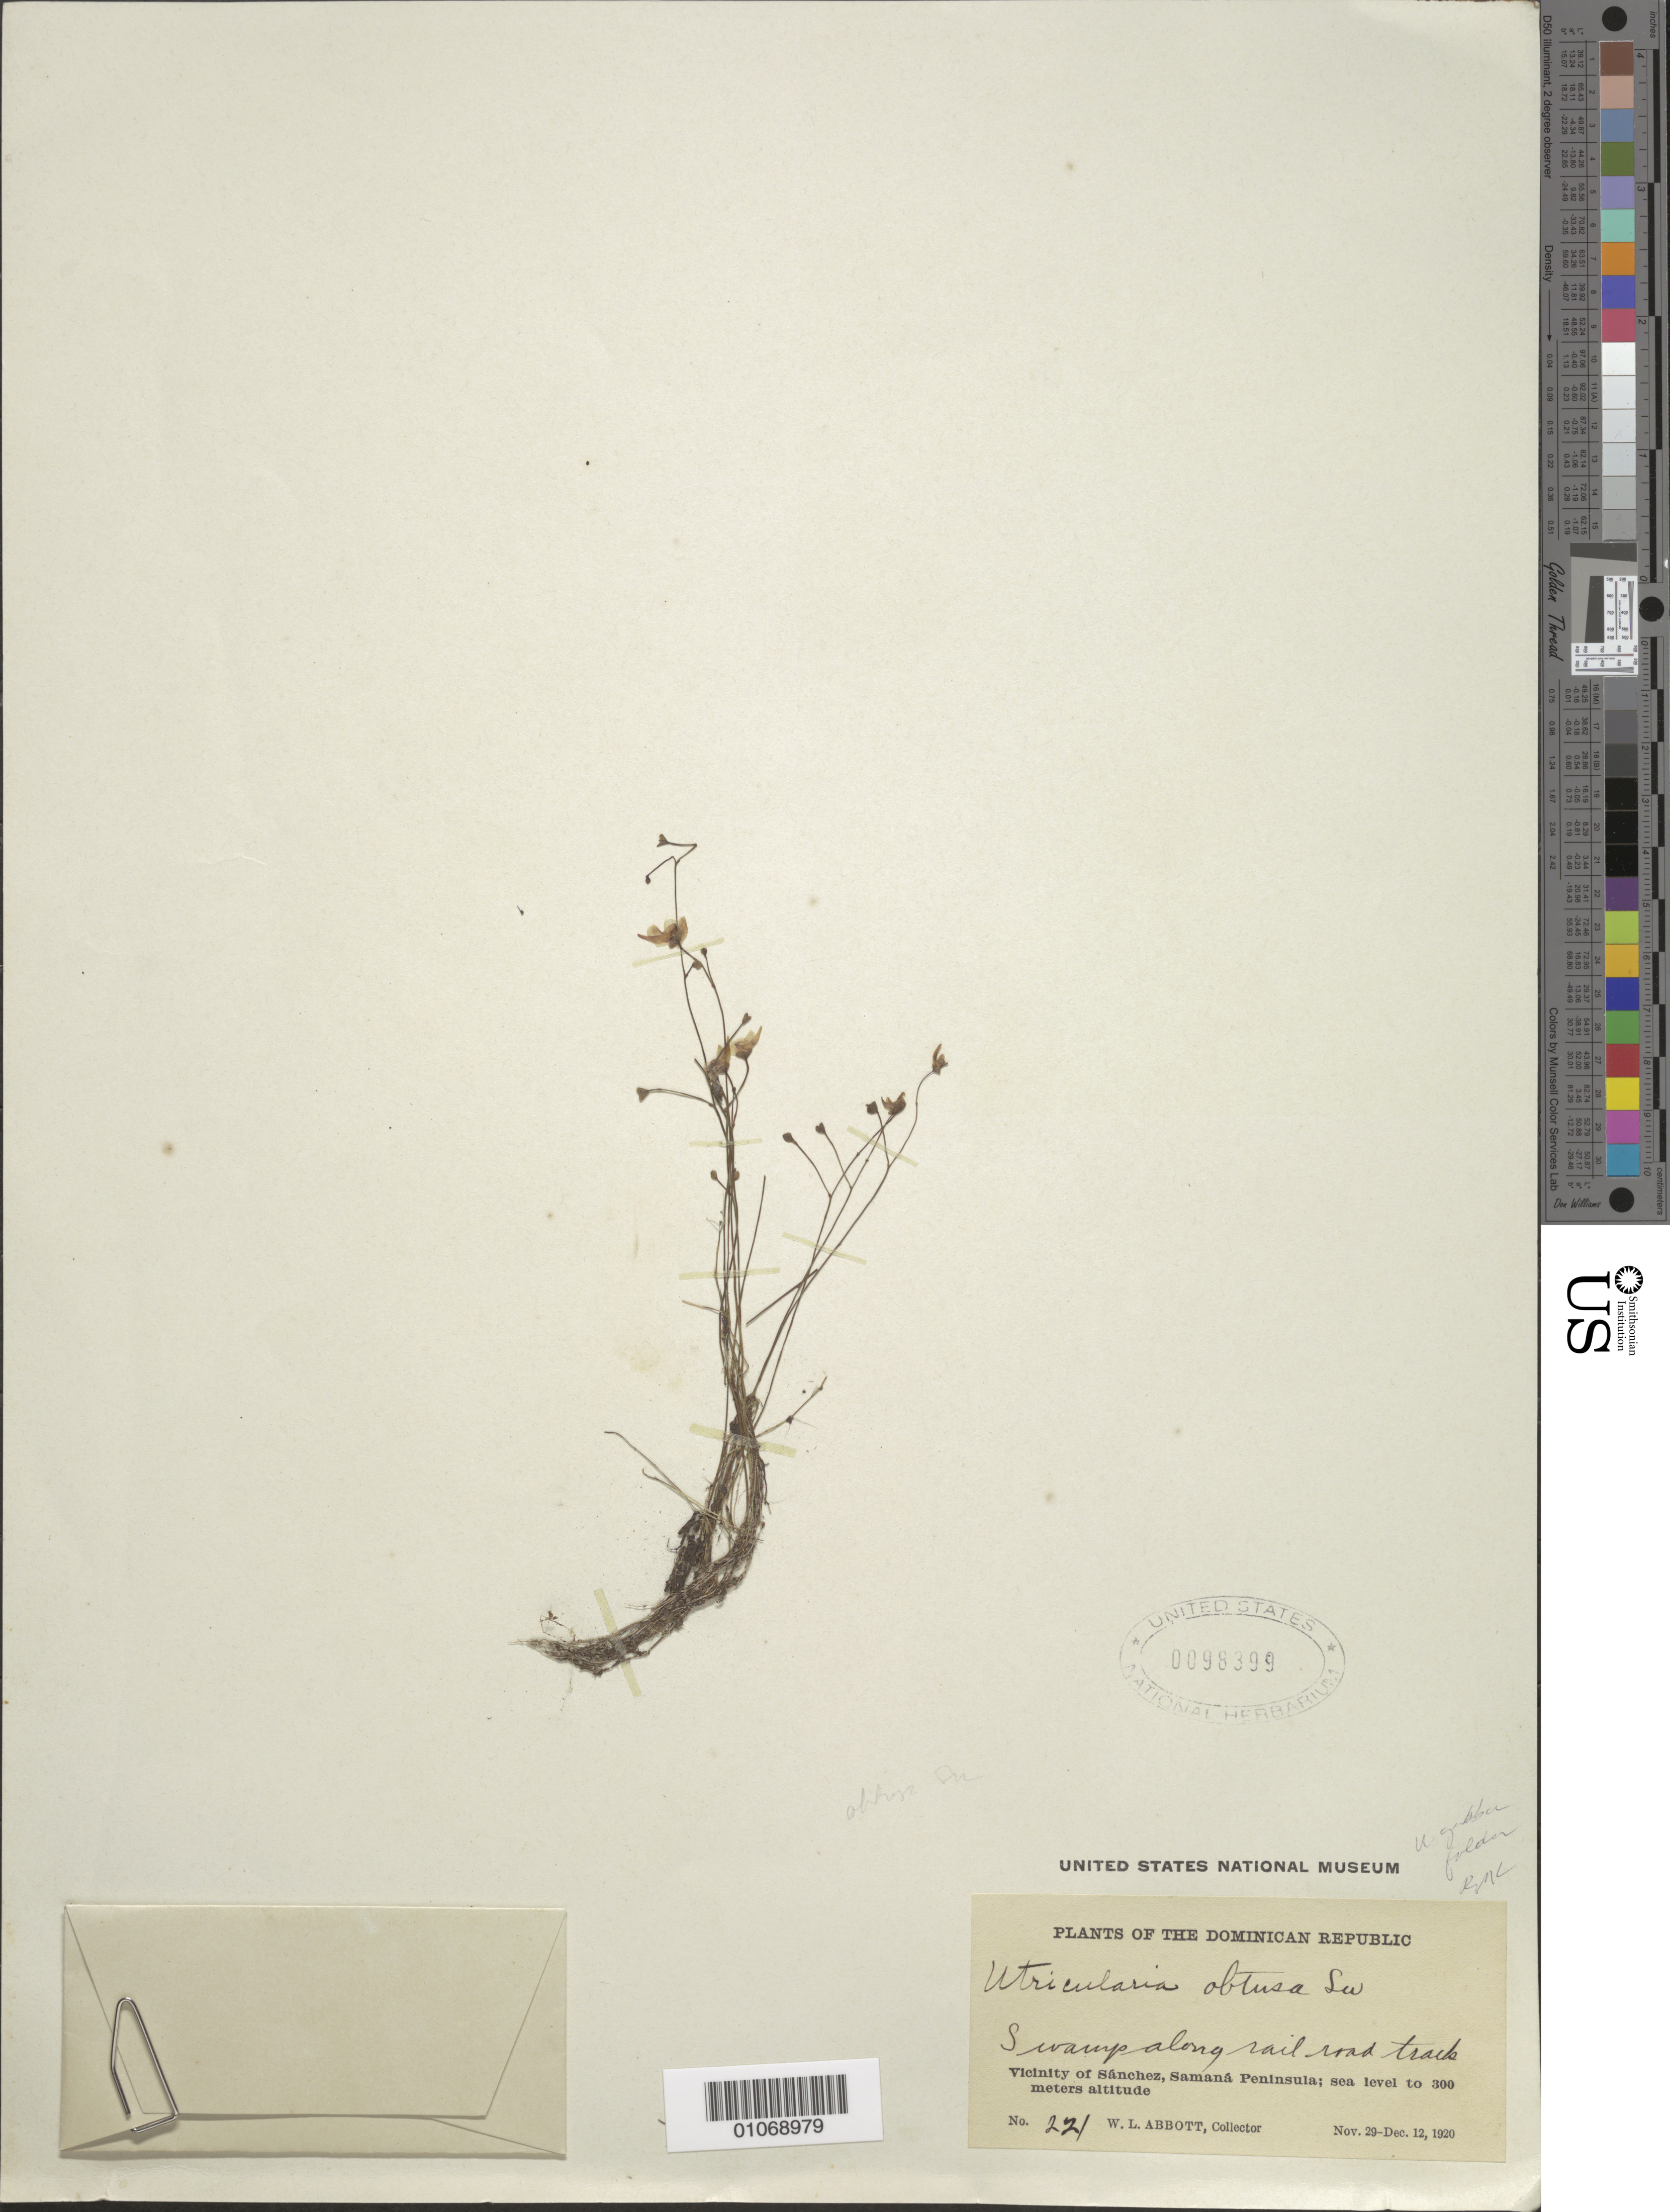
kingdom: Plantae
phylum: Tracheophyta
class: Magnoliopsida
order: Lamiales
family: Lentibulariaceae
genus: Utricularia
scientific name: Utricularia gibba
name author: L.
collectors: W. L. Abbott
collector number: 221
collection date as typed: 29 Nov 1920 to 12 Dec 1920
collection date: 1920-11-29/1920-12-12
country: Dominican Republic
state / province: Samaná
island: Hispaniola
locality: Vicinity of Sanchez. Swamp along railroad track.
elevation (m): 0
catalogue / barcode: US 98399